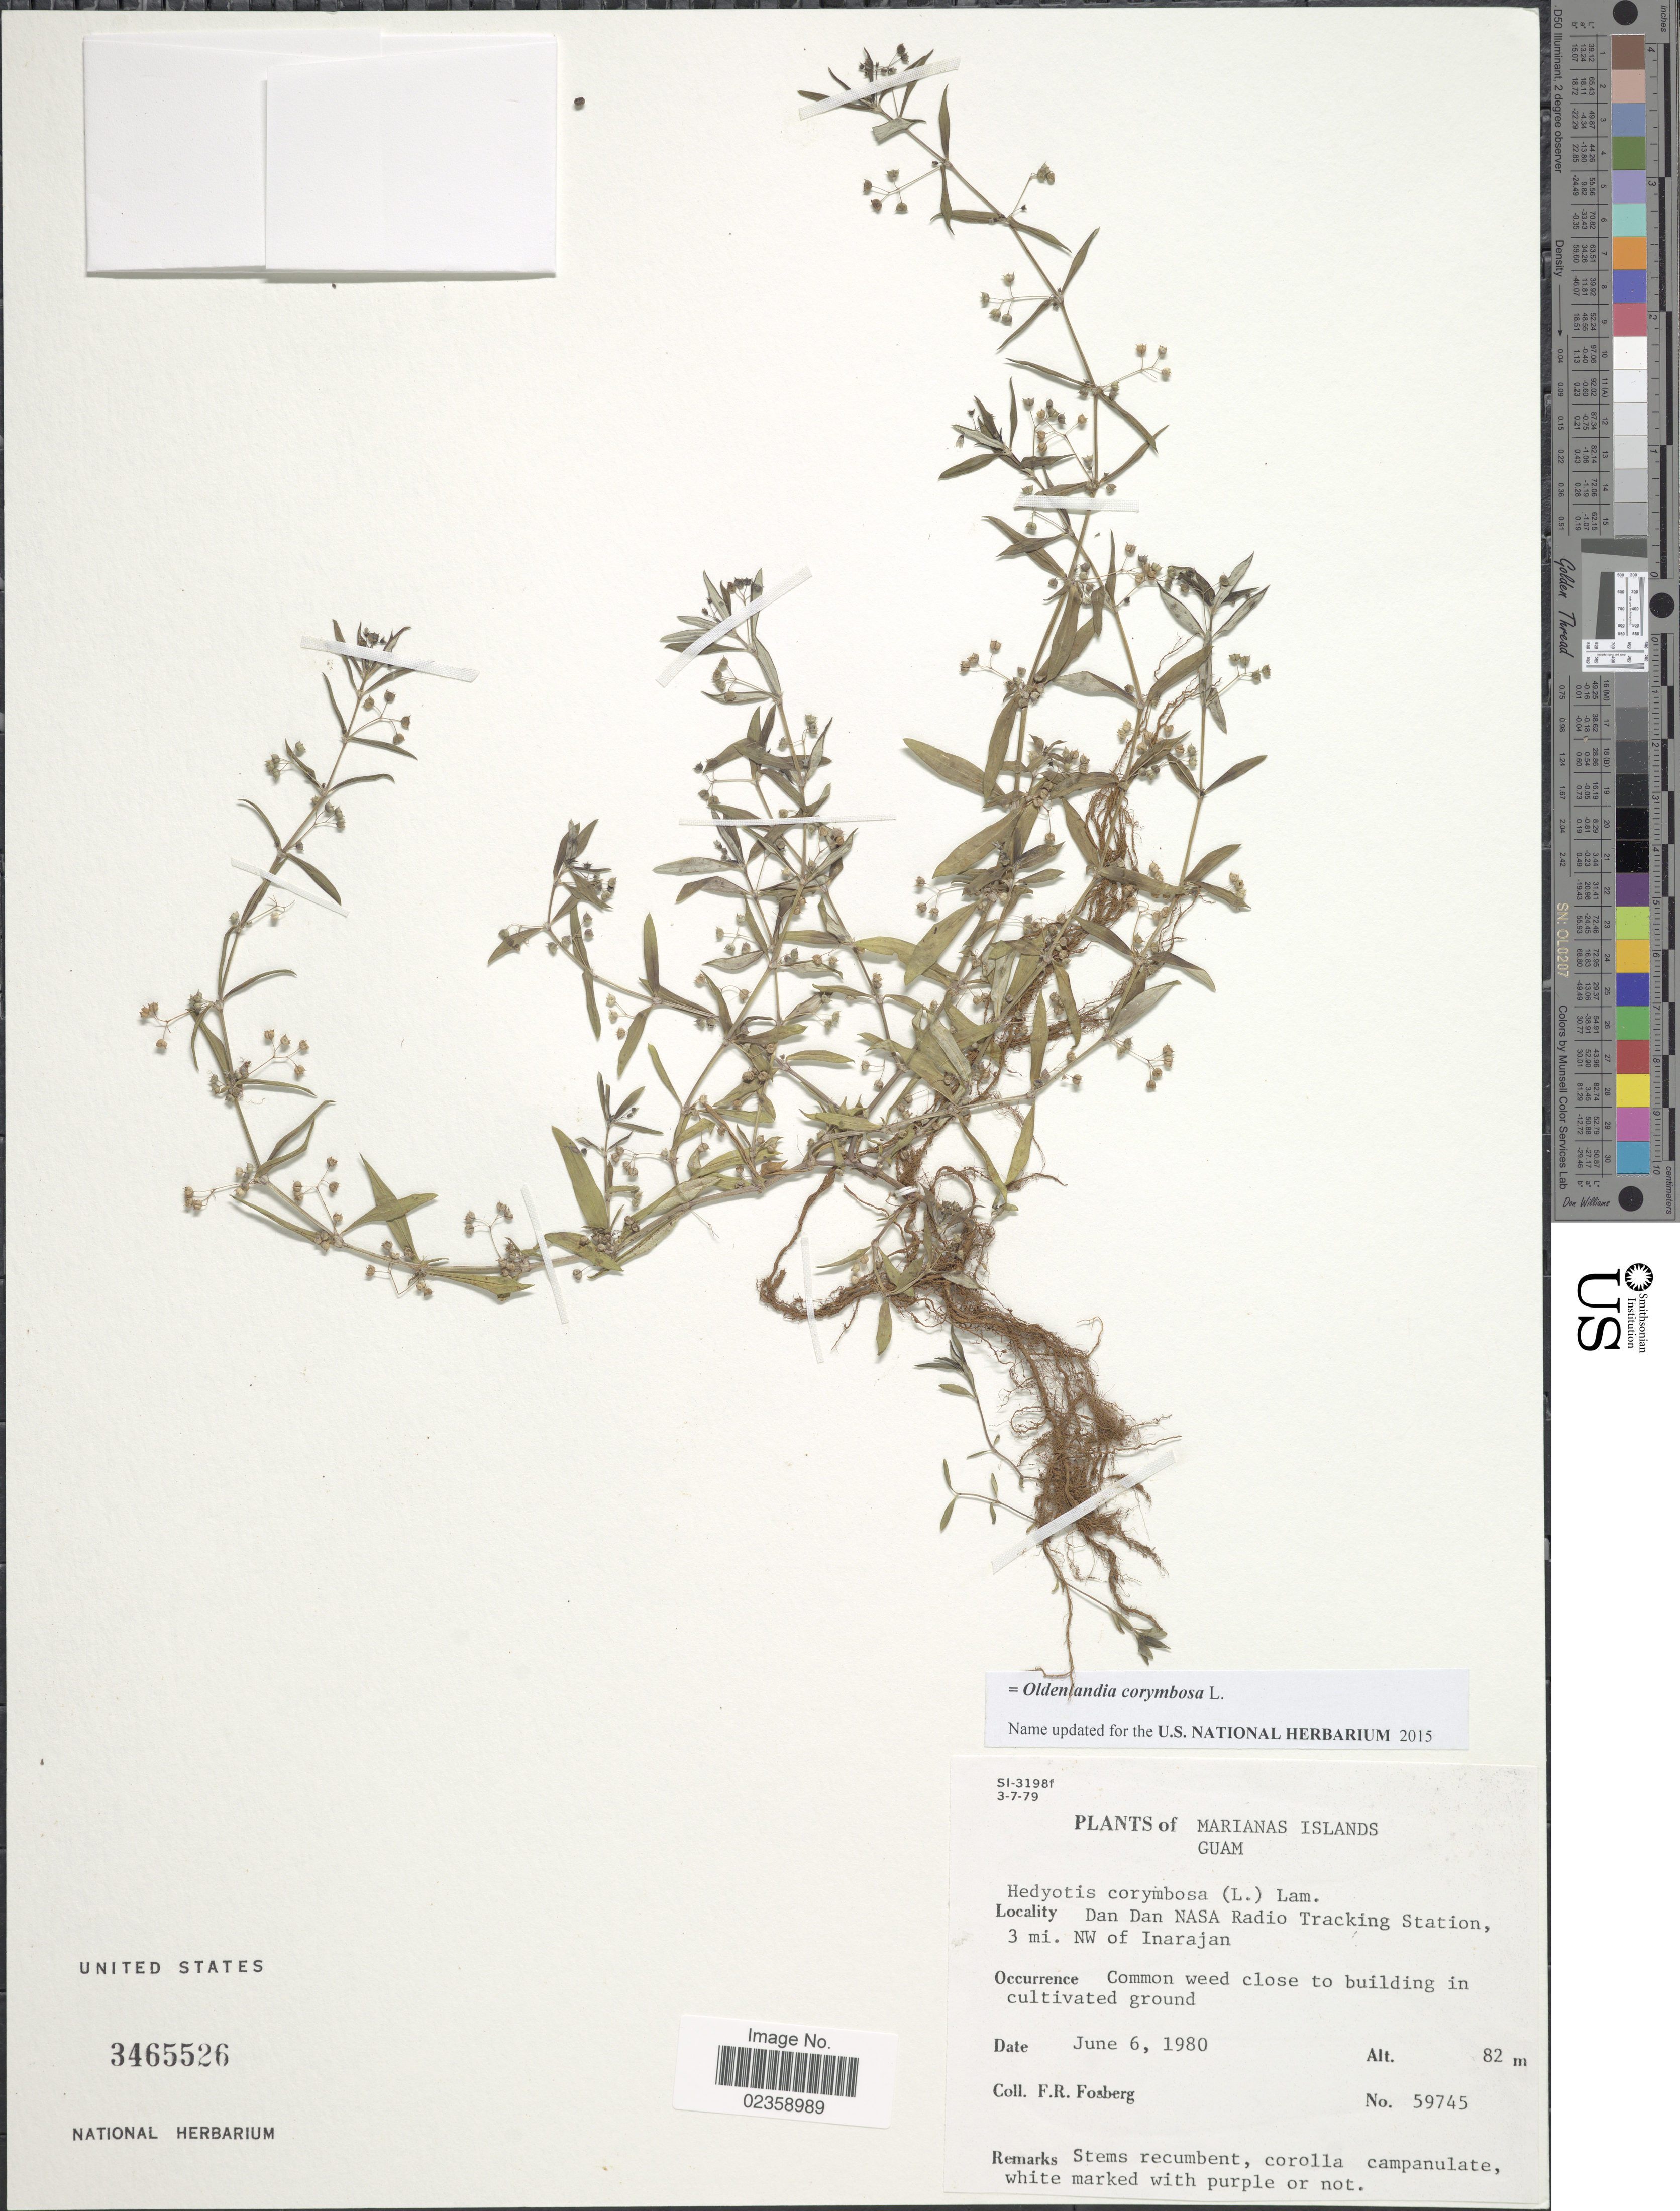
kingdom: Plantae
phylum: Tracheophyta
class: Magnoliopsida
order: Gentianales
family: Rubiaceae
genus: Oldenlandia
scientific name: Oldenlandia corymbosa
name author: L.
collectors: F. R. Fosberg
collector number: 59745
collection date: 1980-06-06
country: Guam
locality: Marianas Islands. Guam. Dan Dan NASA Radio Tracking Station 3 mi. NW of Inarajan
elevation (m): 82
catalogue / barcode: US 3465526